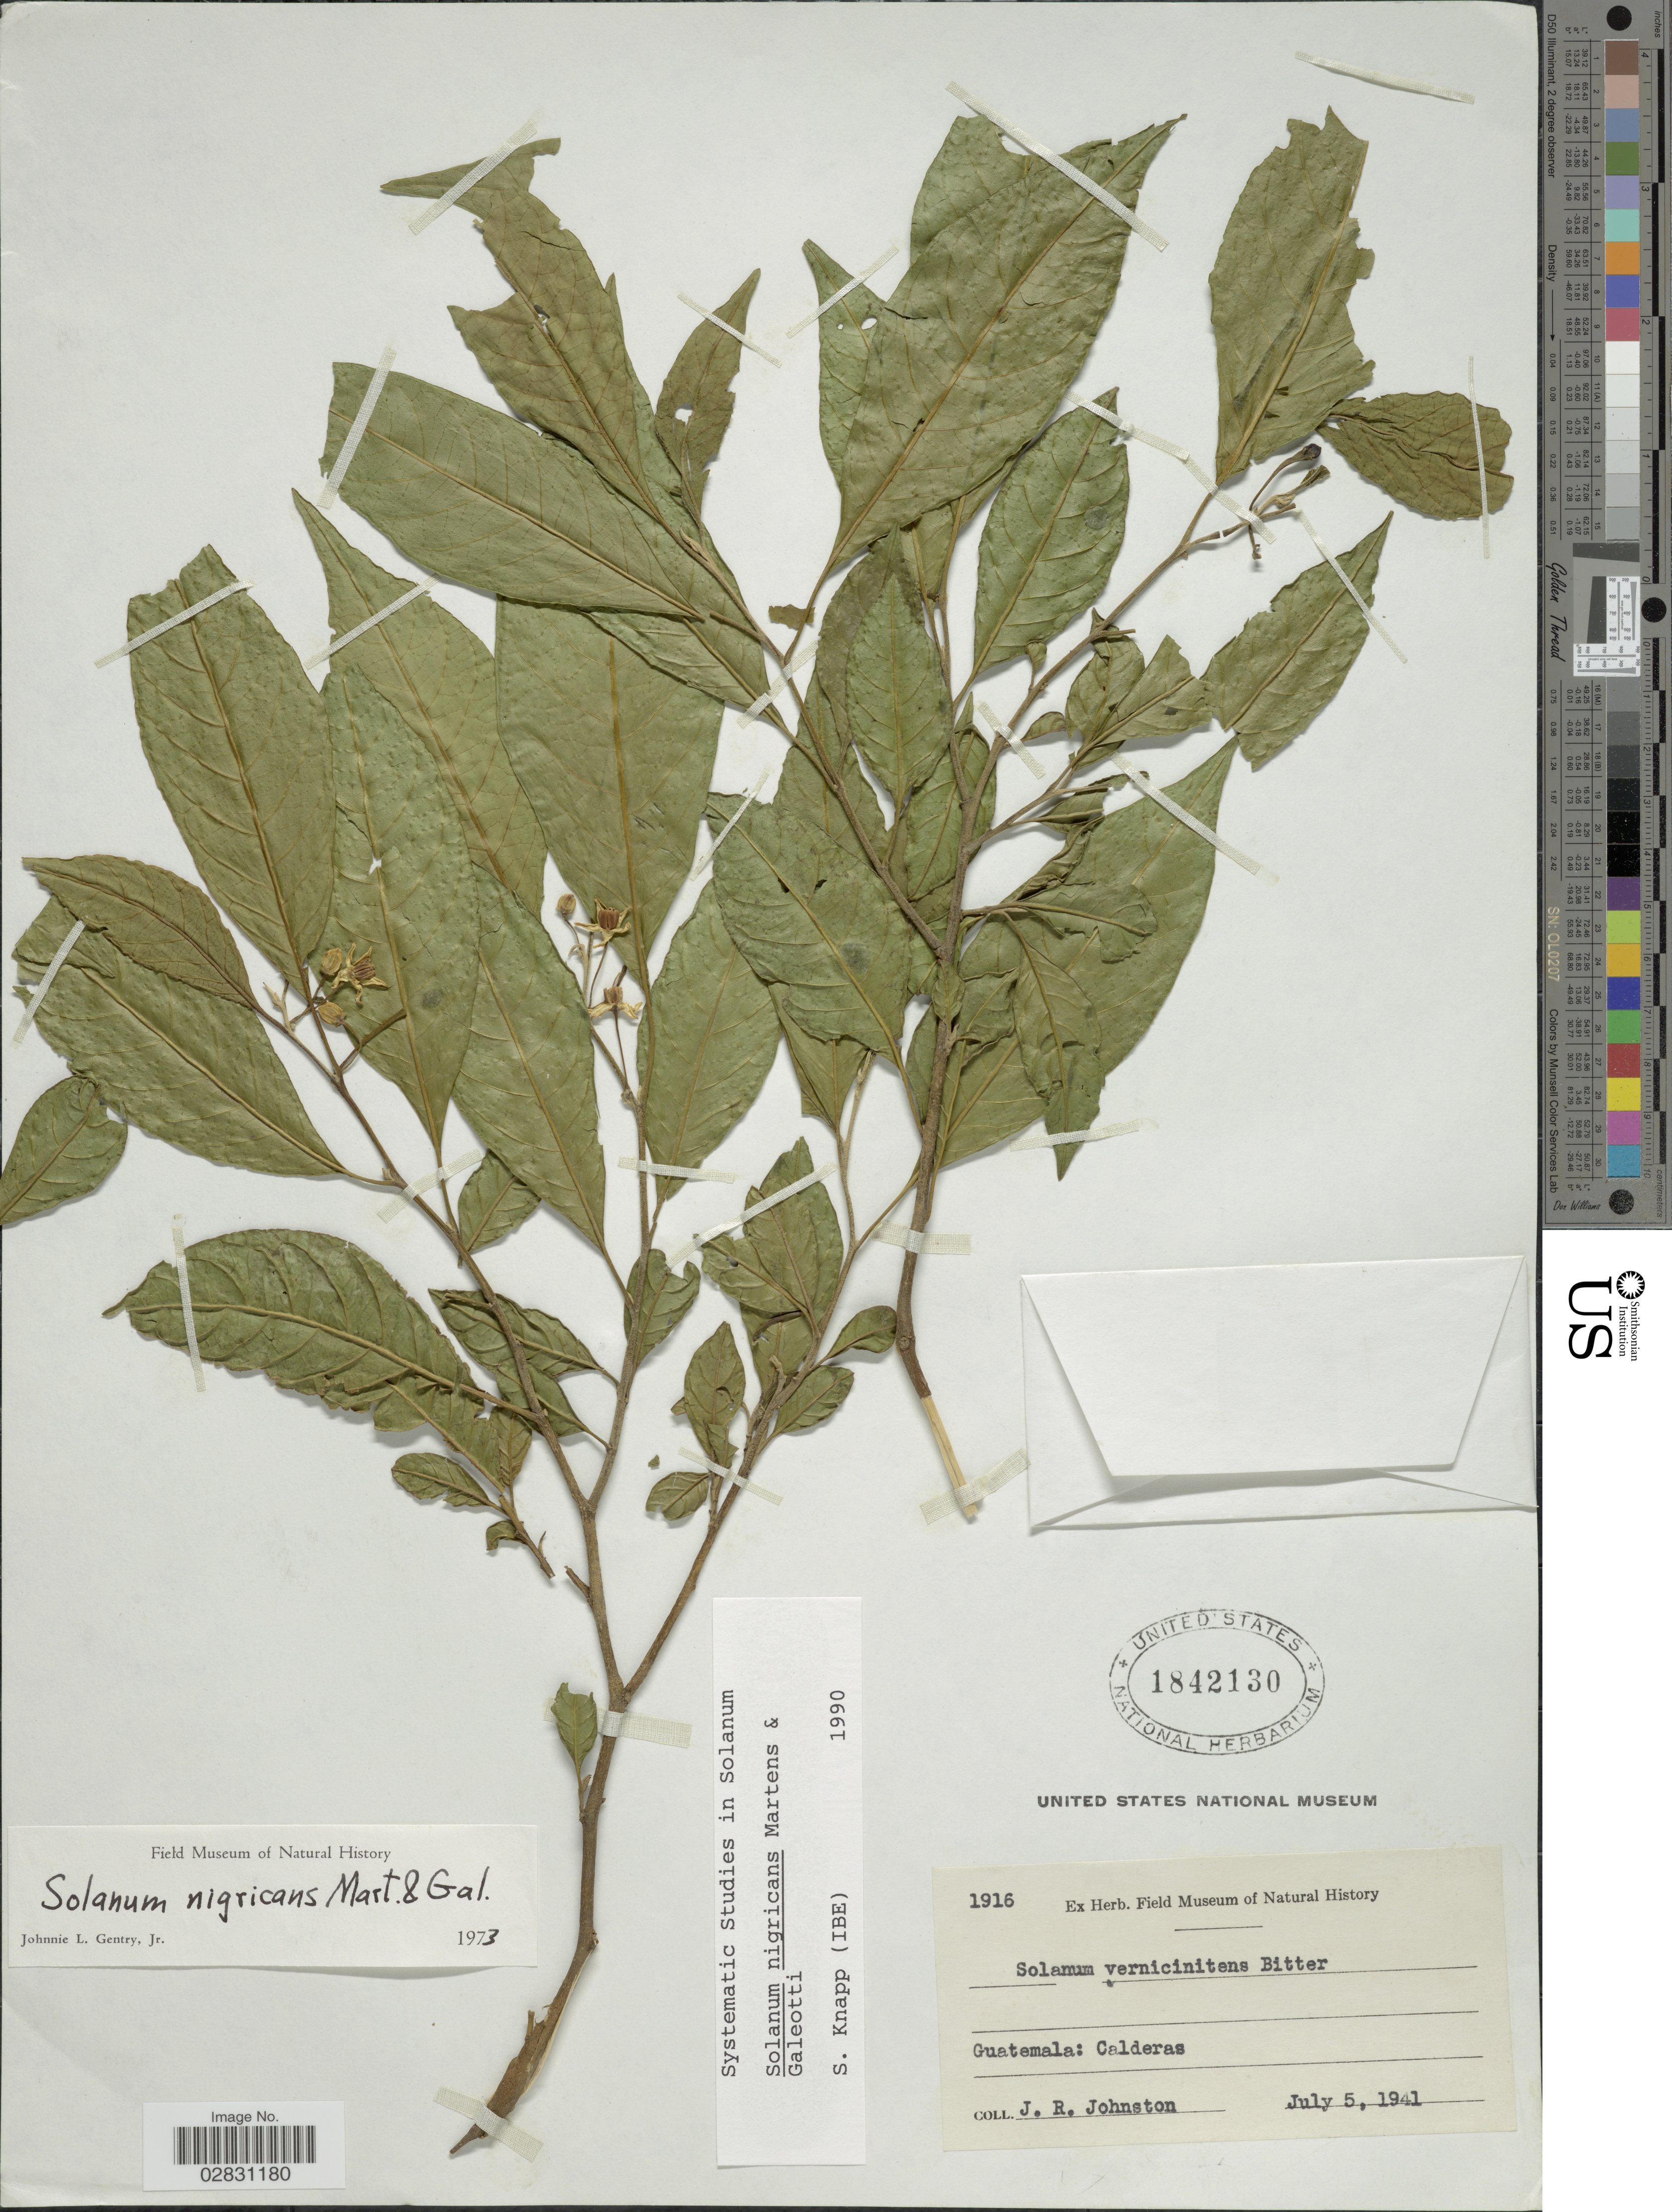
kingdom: Plantae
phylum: Tracheophyta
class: Magnoliopsida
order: Solanales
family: Solanaceae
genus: Solanum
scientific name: Solanum nigricans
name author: M. Martens & Galeotti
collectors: J. R. Johnson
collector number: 1916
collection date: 1941-07-05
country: Guatemala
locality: Calderas.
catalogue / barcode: US 1842130